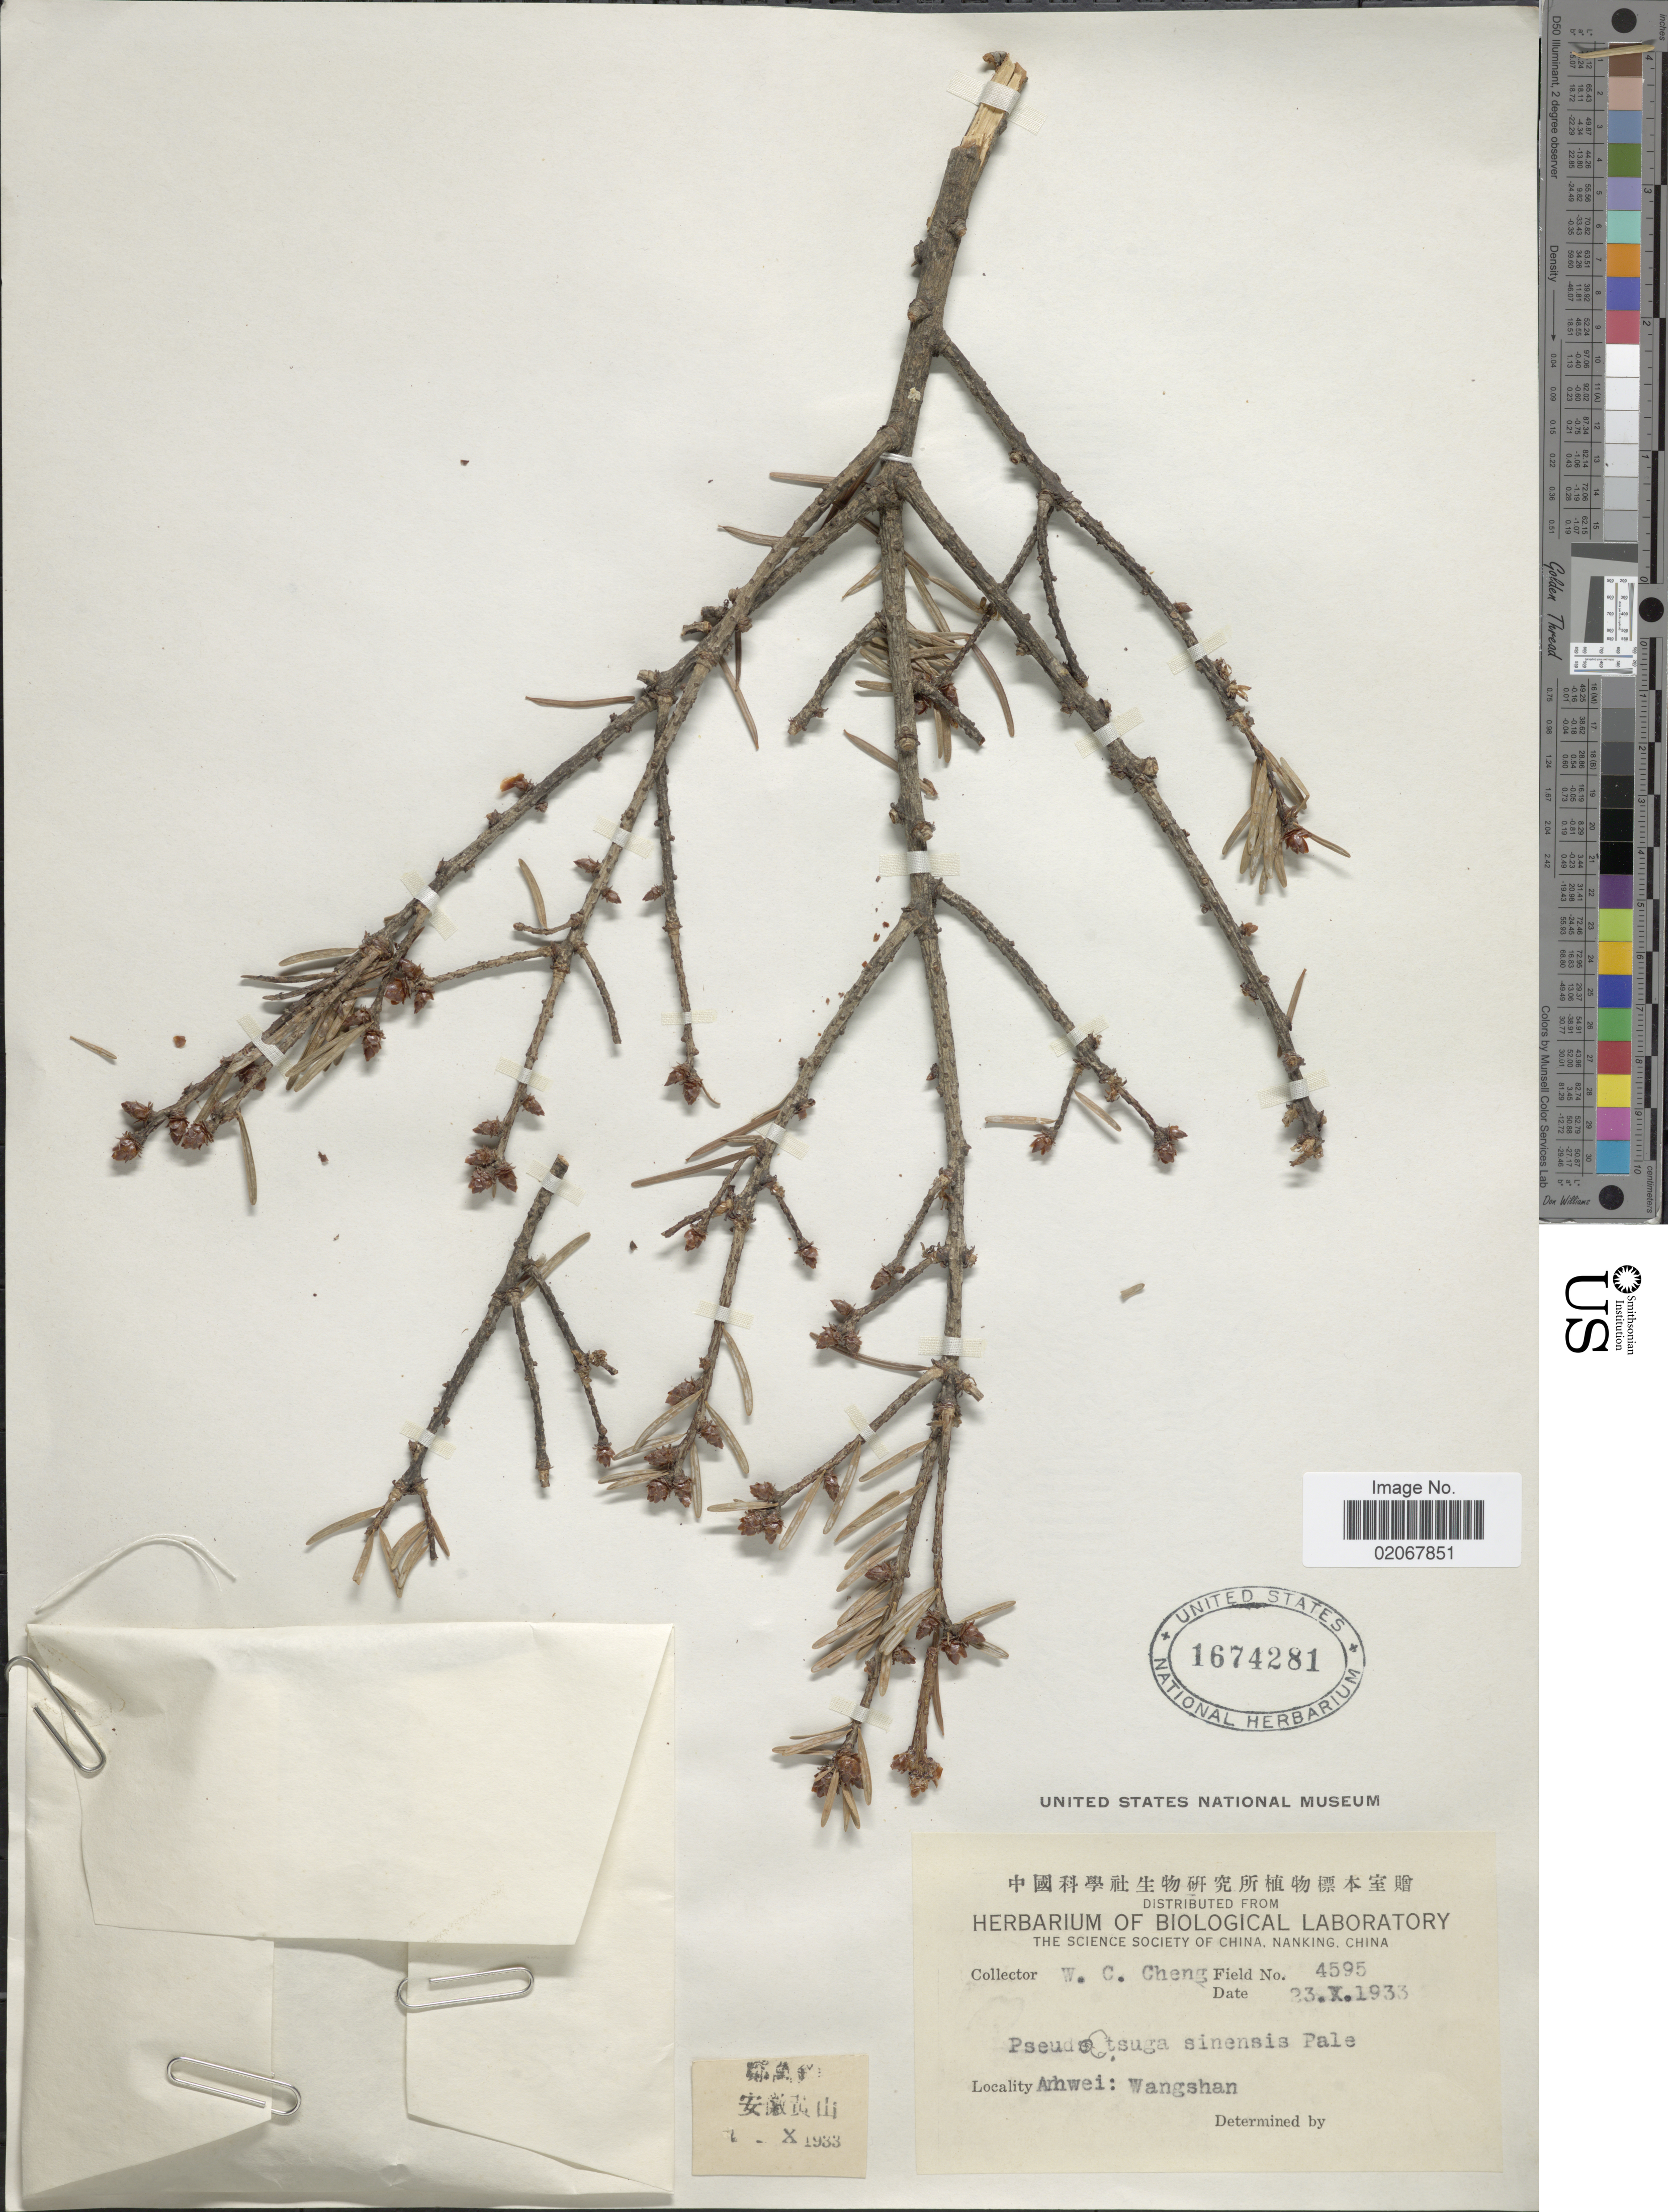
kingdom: Plantae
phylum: Tracheophyta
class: Pinopsida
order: Pinales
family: Pinaceae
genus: Pseudotsuga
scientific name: Pseudotsuga sinensis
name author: Dode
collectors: W. C. Cheng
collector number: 4595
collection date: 1933-10-23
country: China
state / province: Anhui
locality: Anhwei: Wangshan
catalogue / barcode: US 1674281